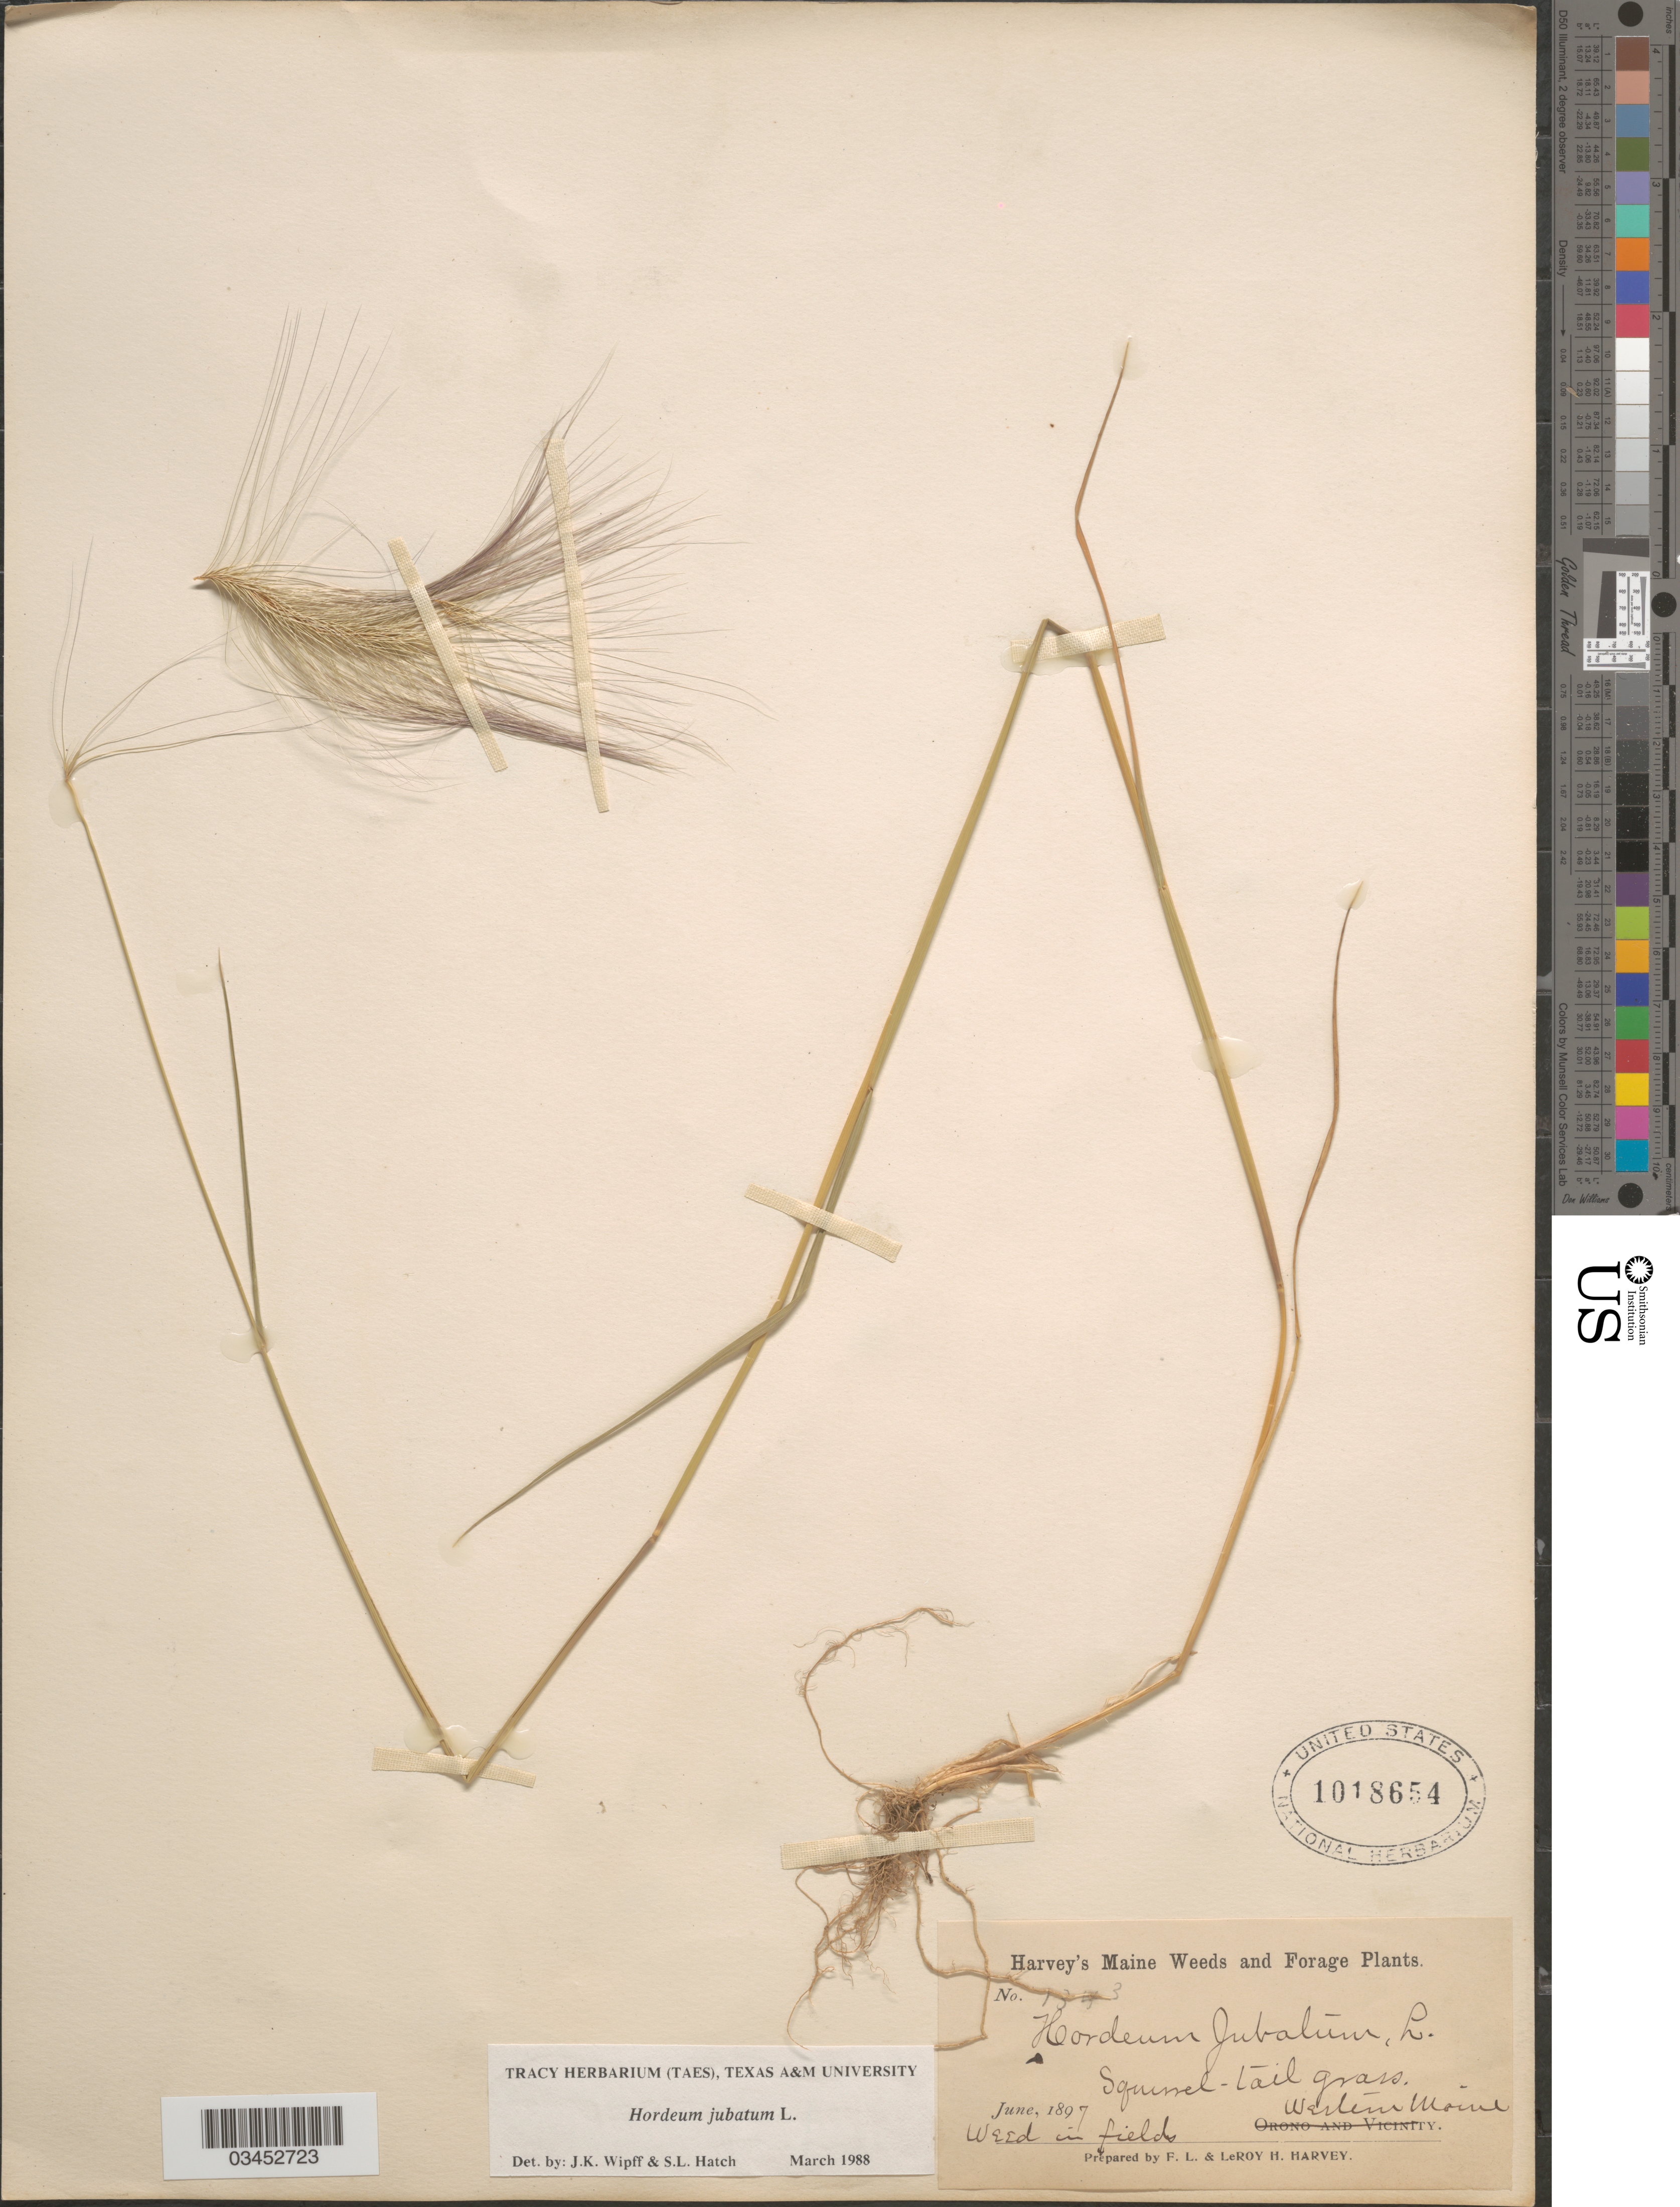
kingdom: Plantae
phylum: Tracheophyta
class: Liliopsida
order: Poales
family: Poaceae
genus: Hordeum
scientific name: Hordeum jubatum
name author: L.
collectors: F. L. Harvey & L. H. Harvey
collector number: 1343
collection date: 1897-06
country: United States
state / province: Maine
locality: Western Maine. Weed in field.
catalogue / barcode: US 1018654